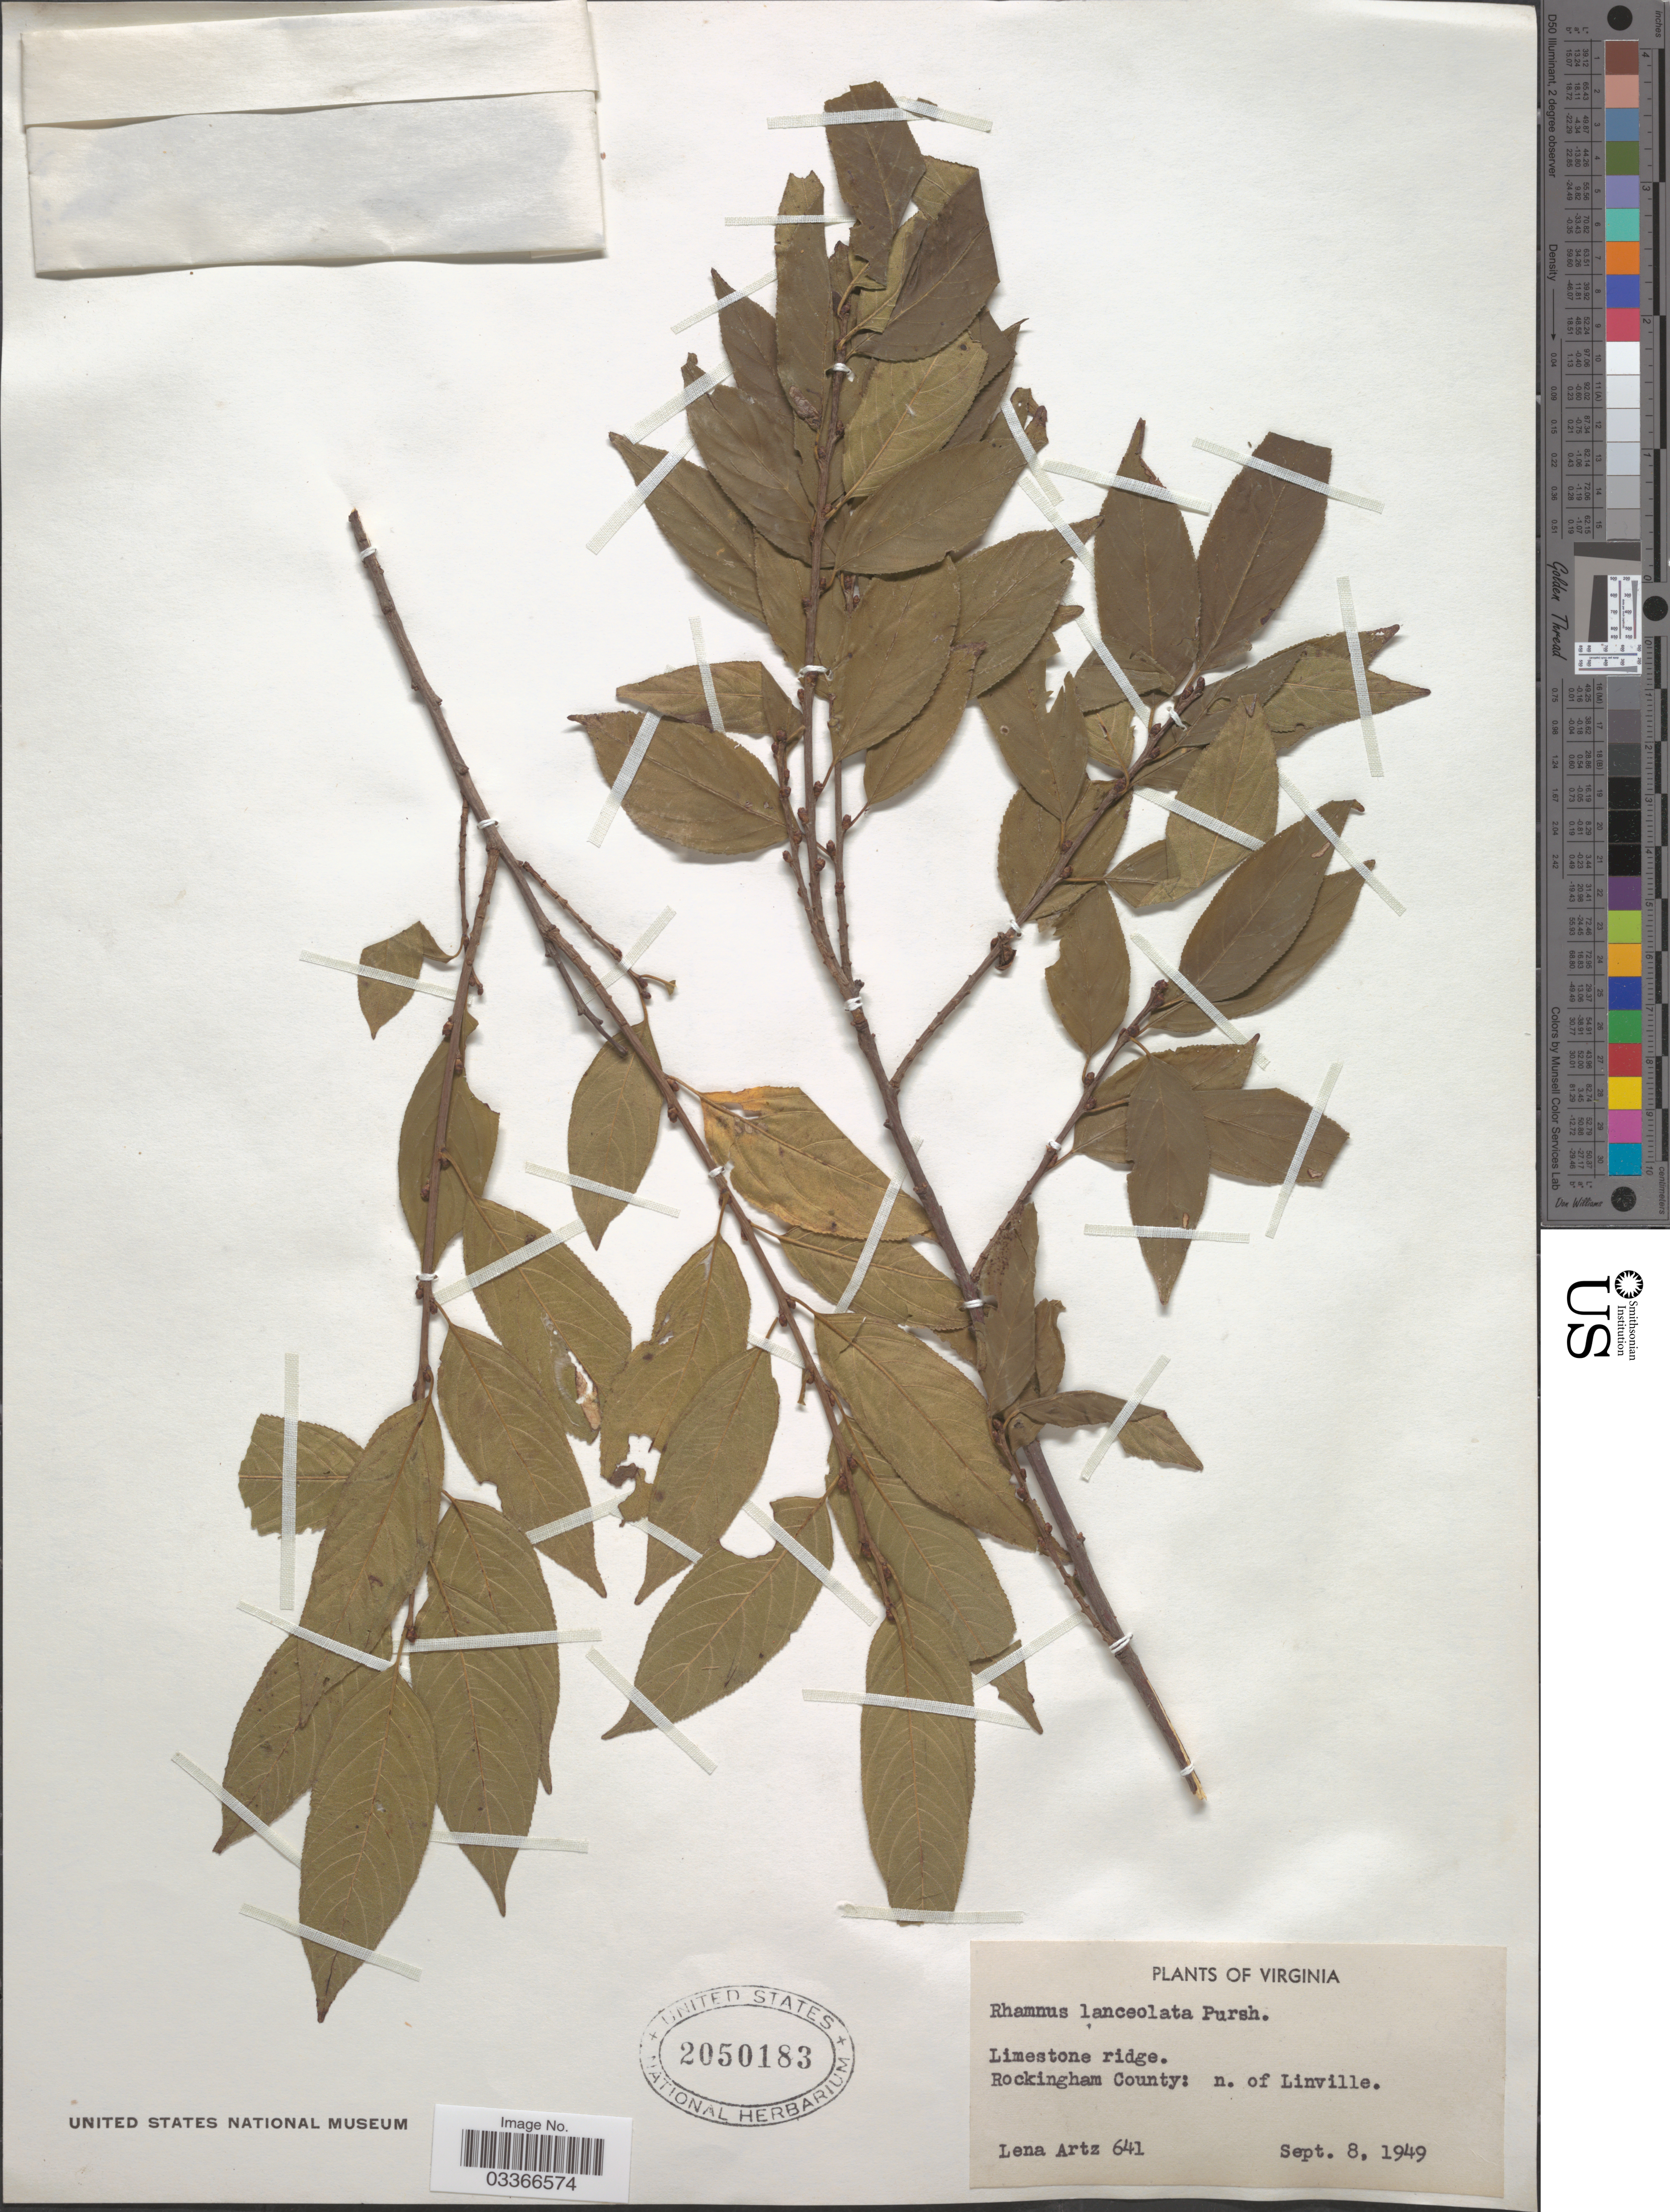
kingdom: Plantae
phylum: Tracheophyta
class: Magnoliopsida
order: Rosales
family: Rhamnaceae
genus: Rhamnus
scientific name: Rhamnus lanceolata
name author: Pursh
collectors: L. Artz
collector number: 641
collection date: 1949-09-08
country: United States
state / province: Virginia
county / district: Rockingham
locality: Rockingham County: n. of Linville.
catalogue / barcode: US 2050183